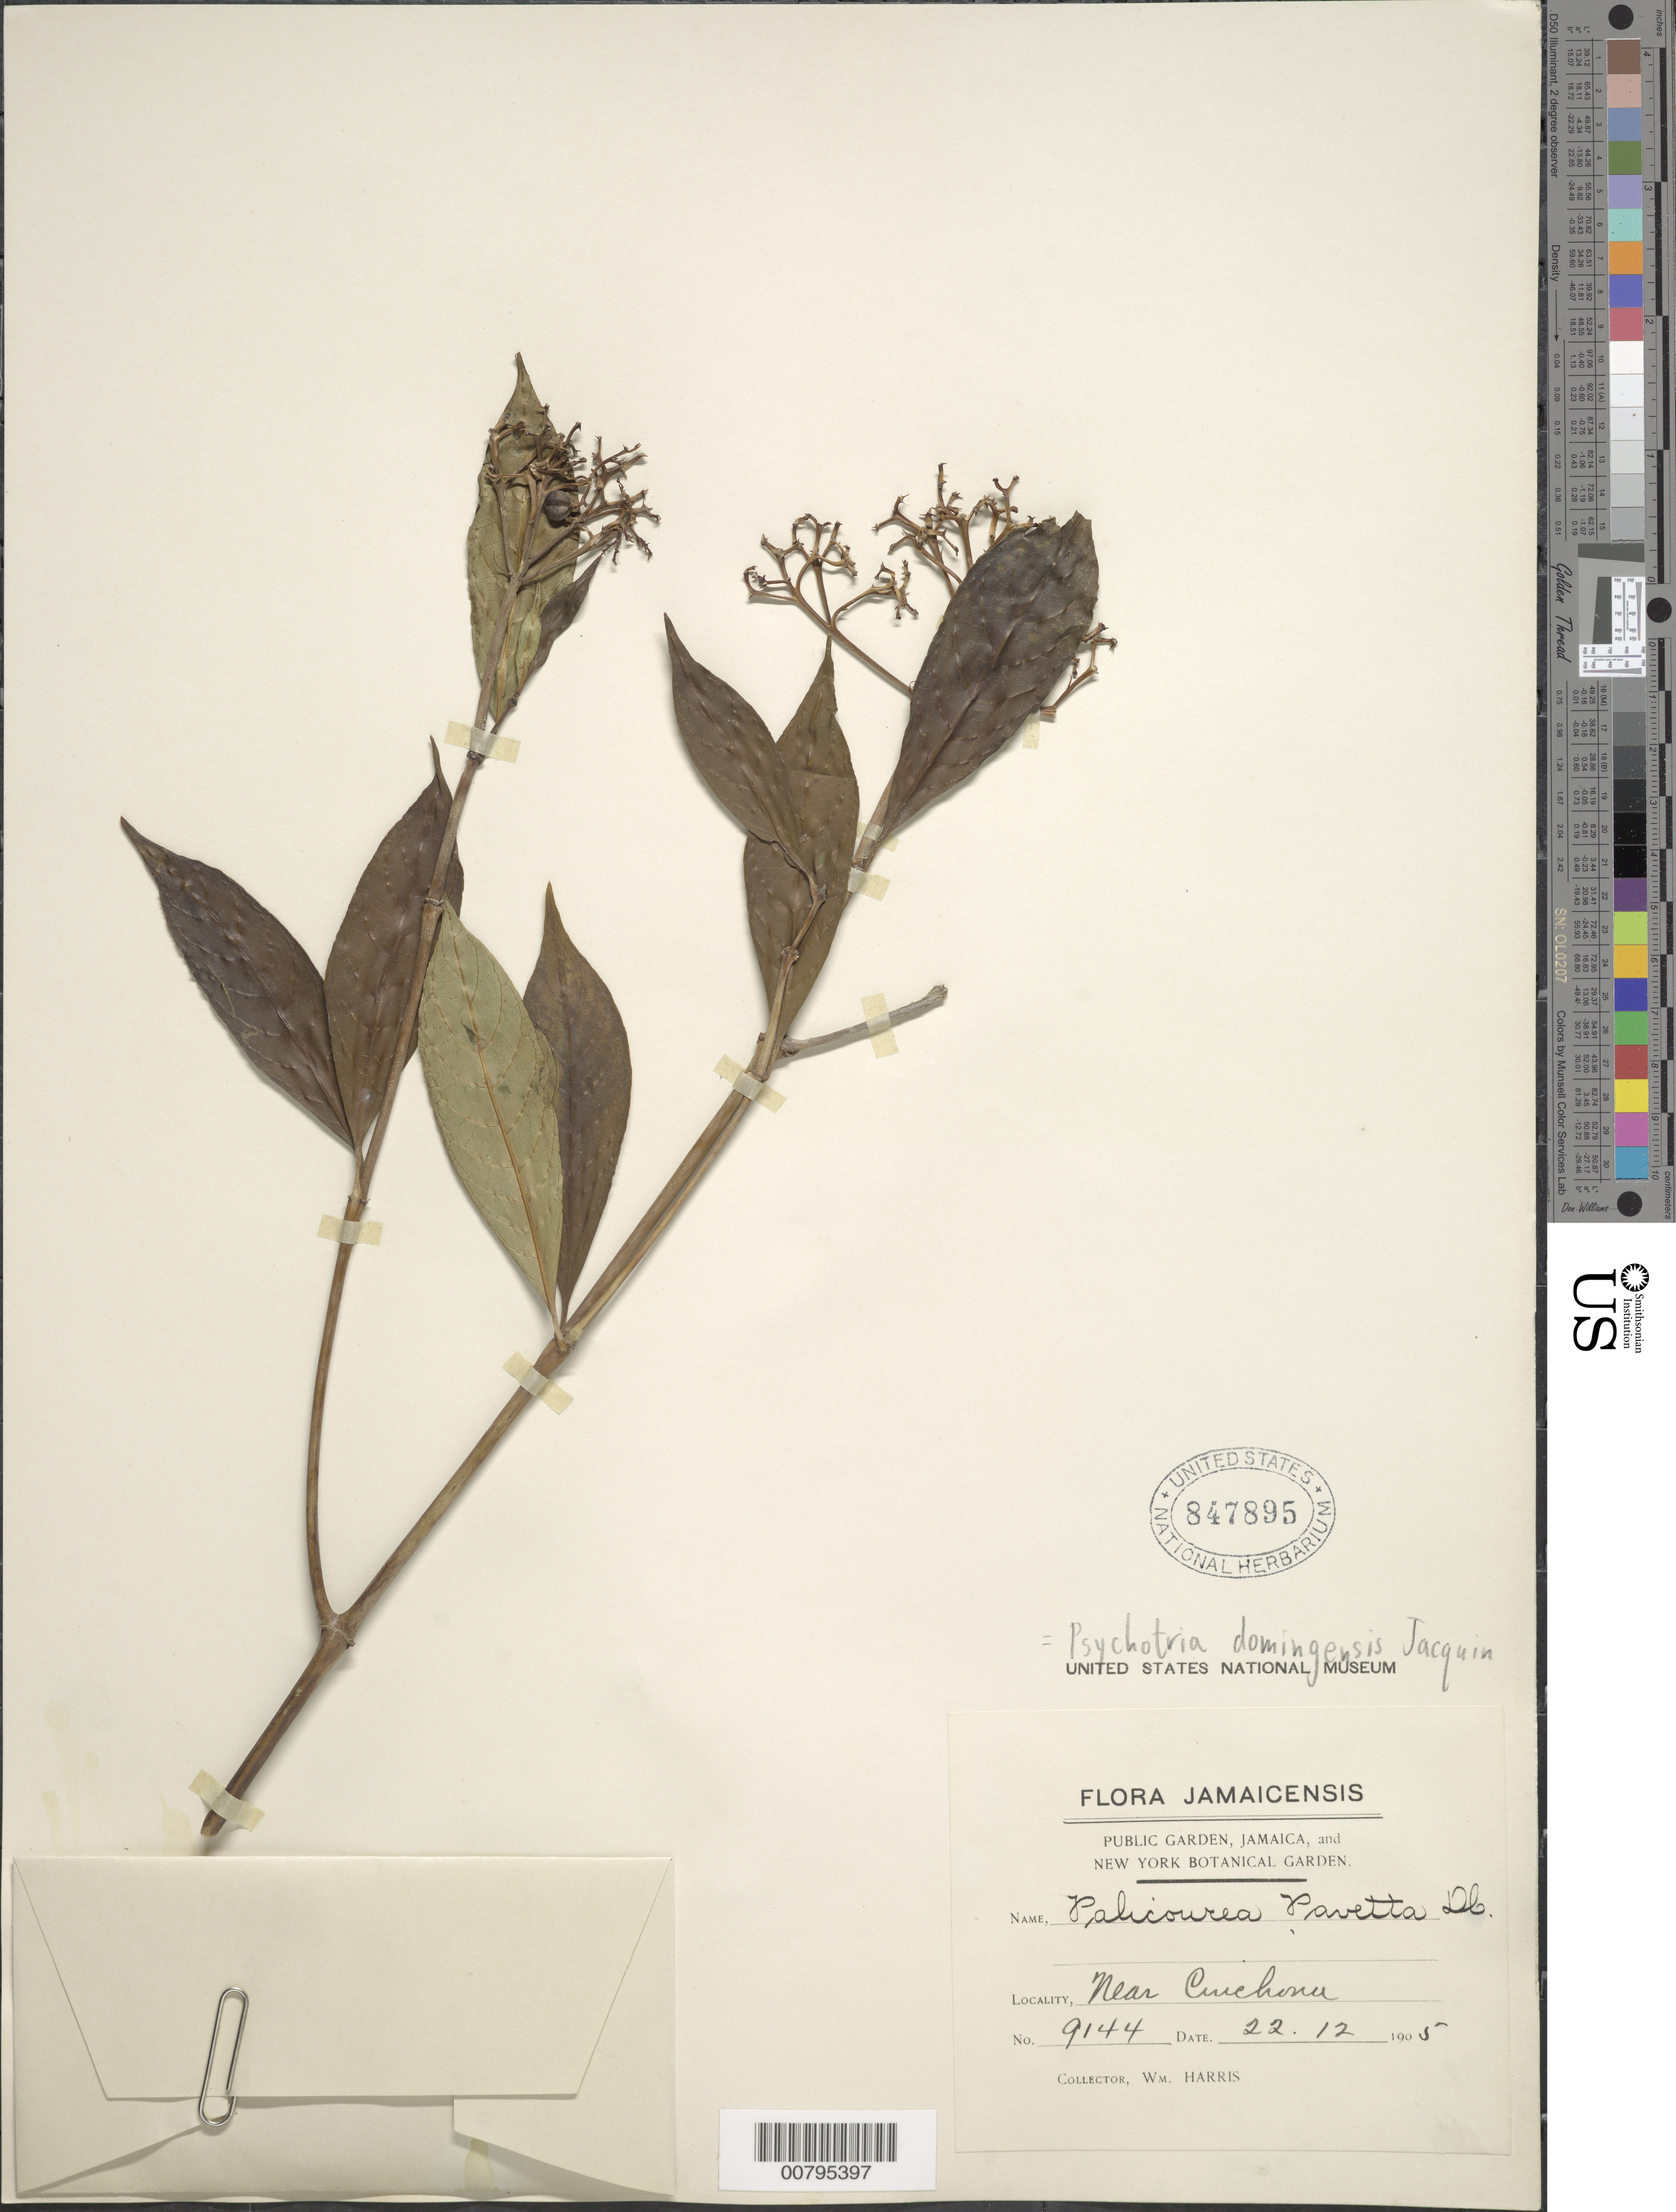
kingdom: Plantae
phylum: Tracheophyta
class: Magnoliopsida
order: Gentianales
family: Rubiaceae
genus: Psychotria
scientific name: Psychotria domingensis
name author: Jacq.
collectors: W. H. Harris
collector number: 9144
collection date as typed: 22 Dec 1905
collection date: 1905-12-22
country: Jamaica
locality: Near Cuichonu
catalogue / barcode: US 847895